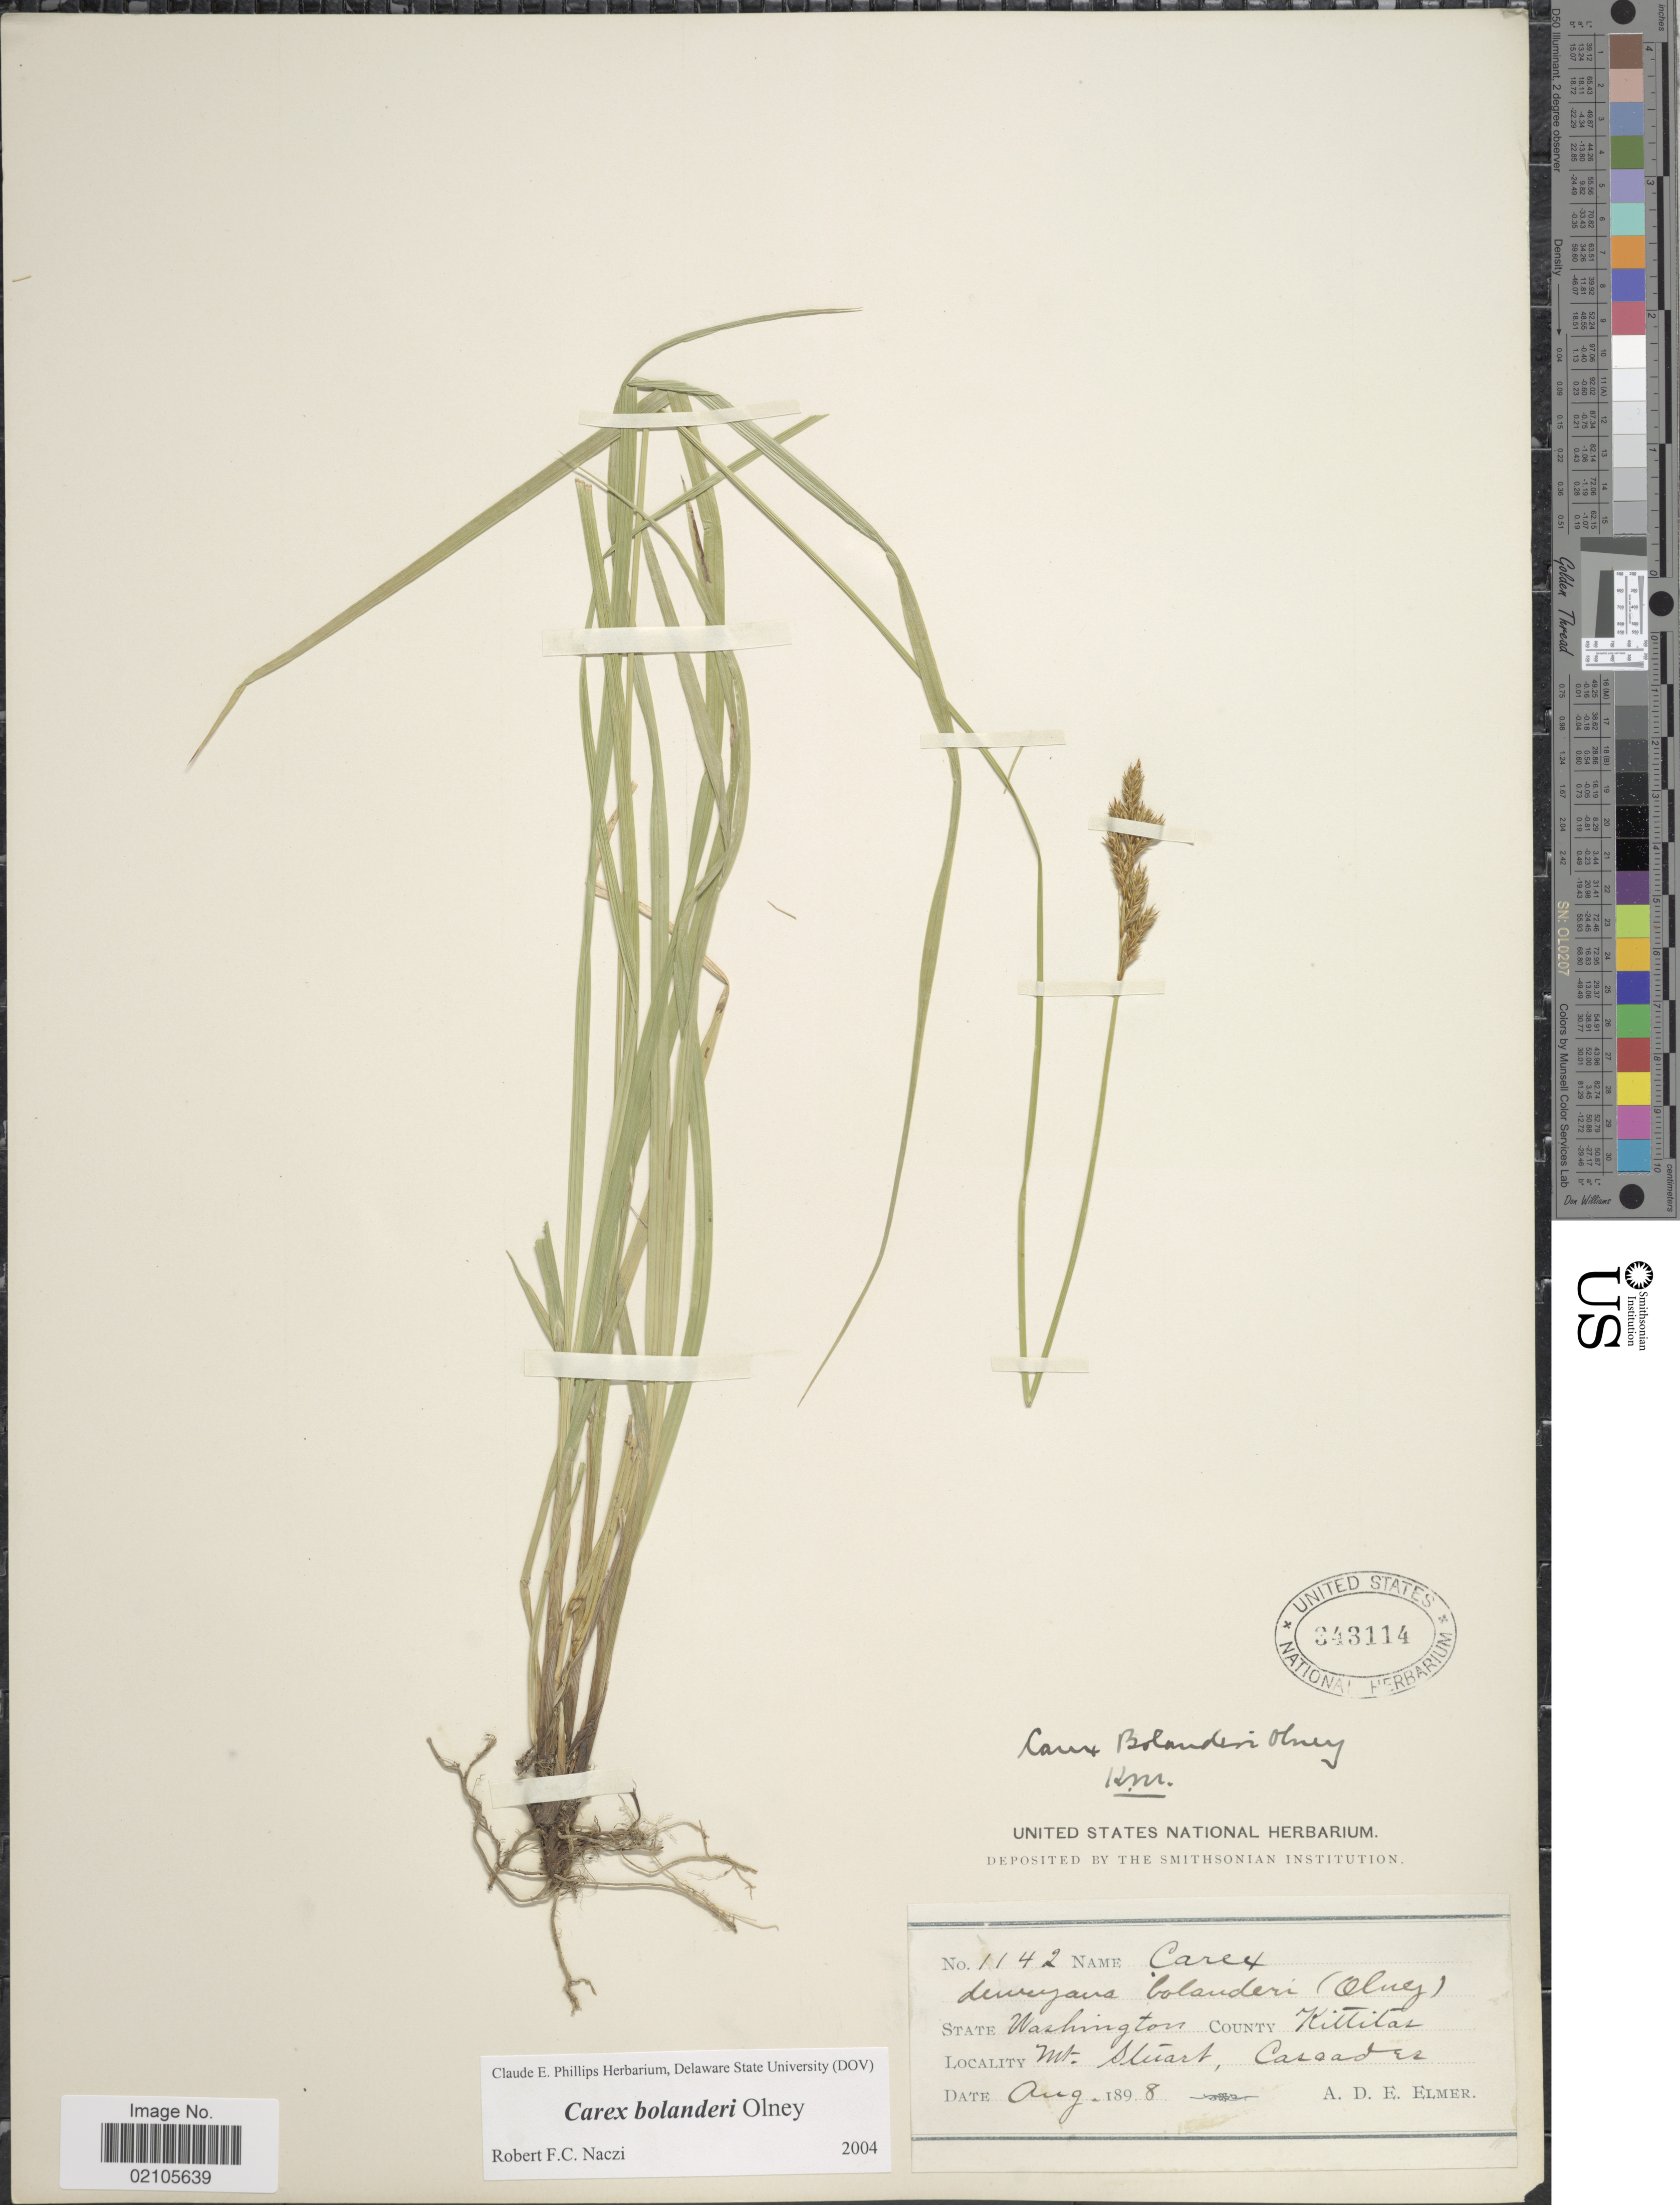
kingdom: Plantae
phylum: Tracheophyta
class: Liliopsida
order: Poales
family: Cyperaceae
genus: Carex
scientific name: Carex bolanderi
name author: Olney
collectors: A. D. E. Elmer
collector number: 1142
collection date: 1898-08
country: United States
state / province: Washington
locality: State Washington, County Killitat, Mt. Stuart, Casadez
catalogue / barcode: US 343114